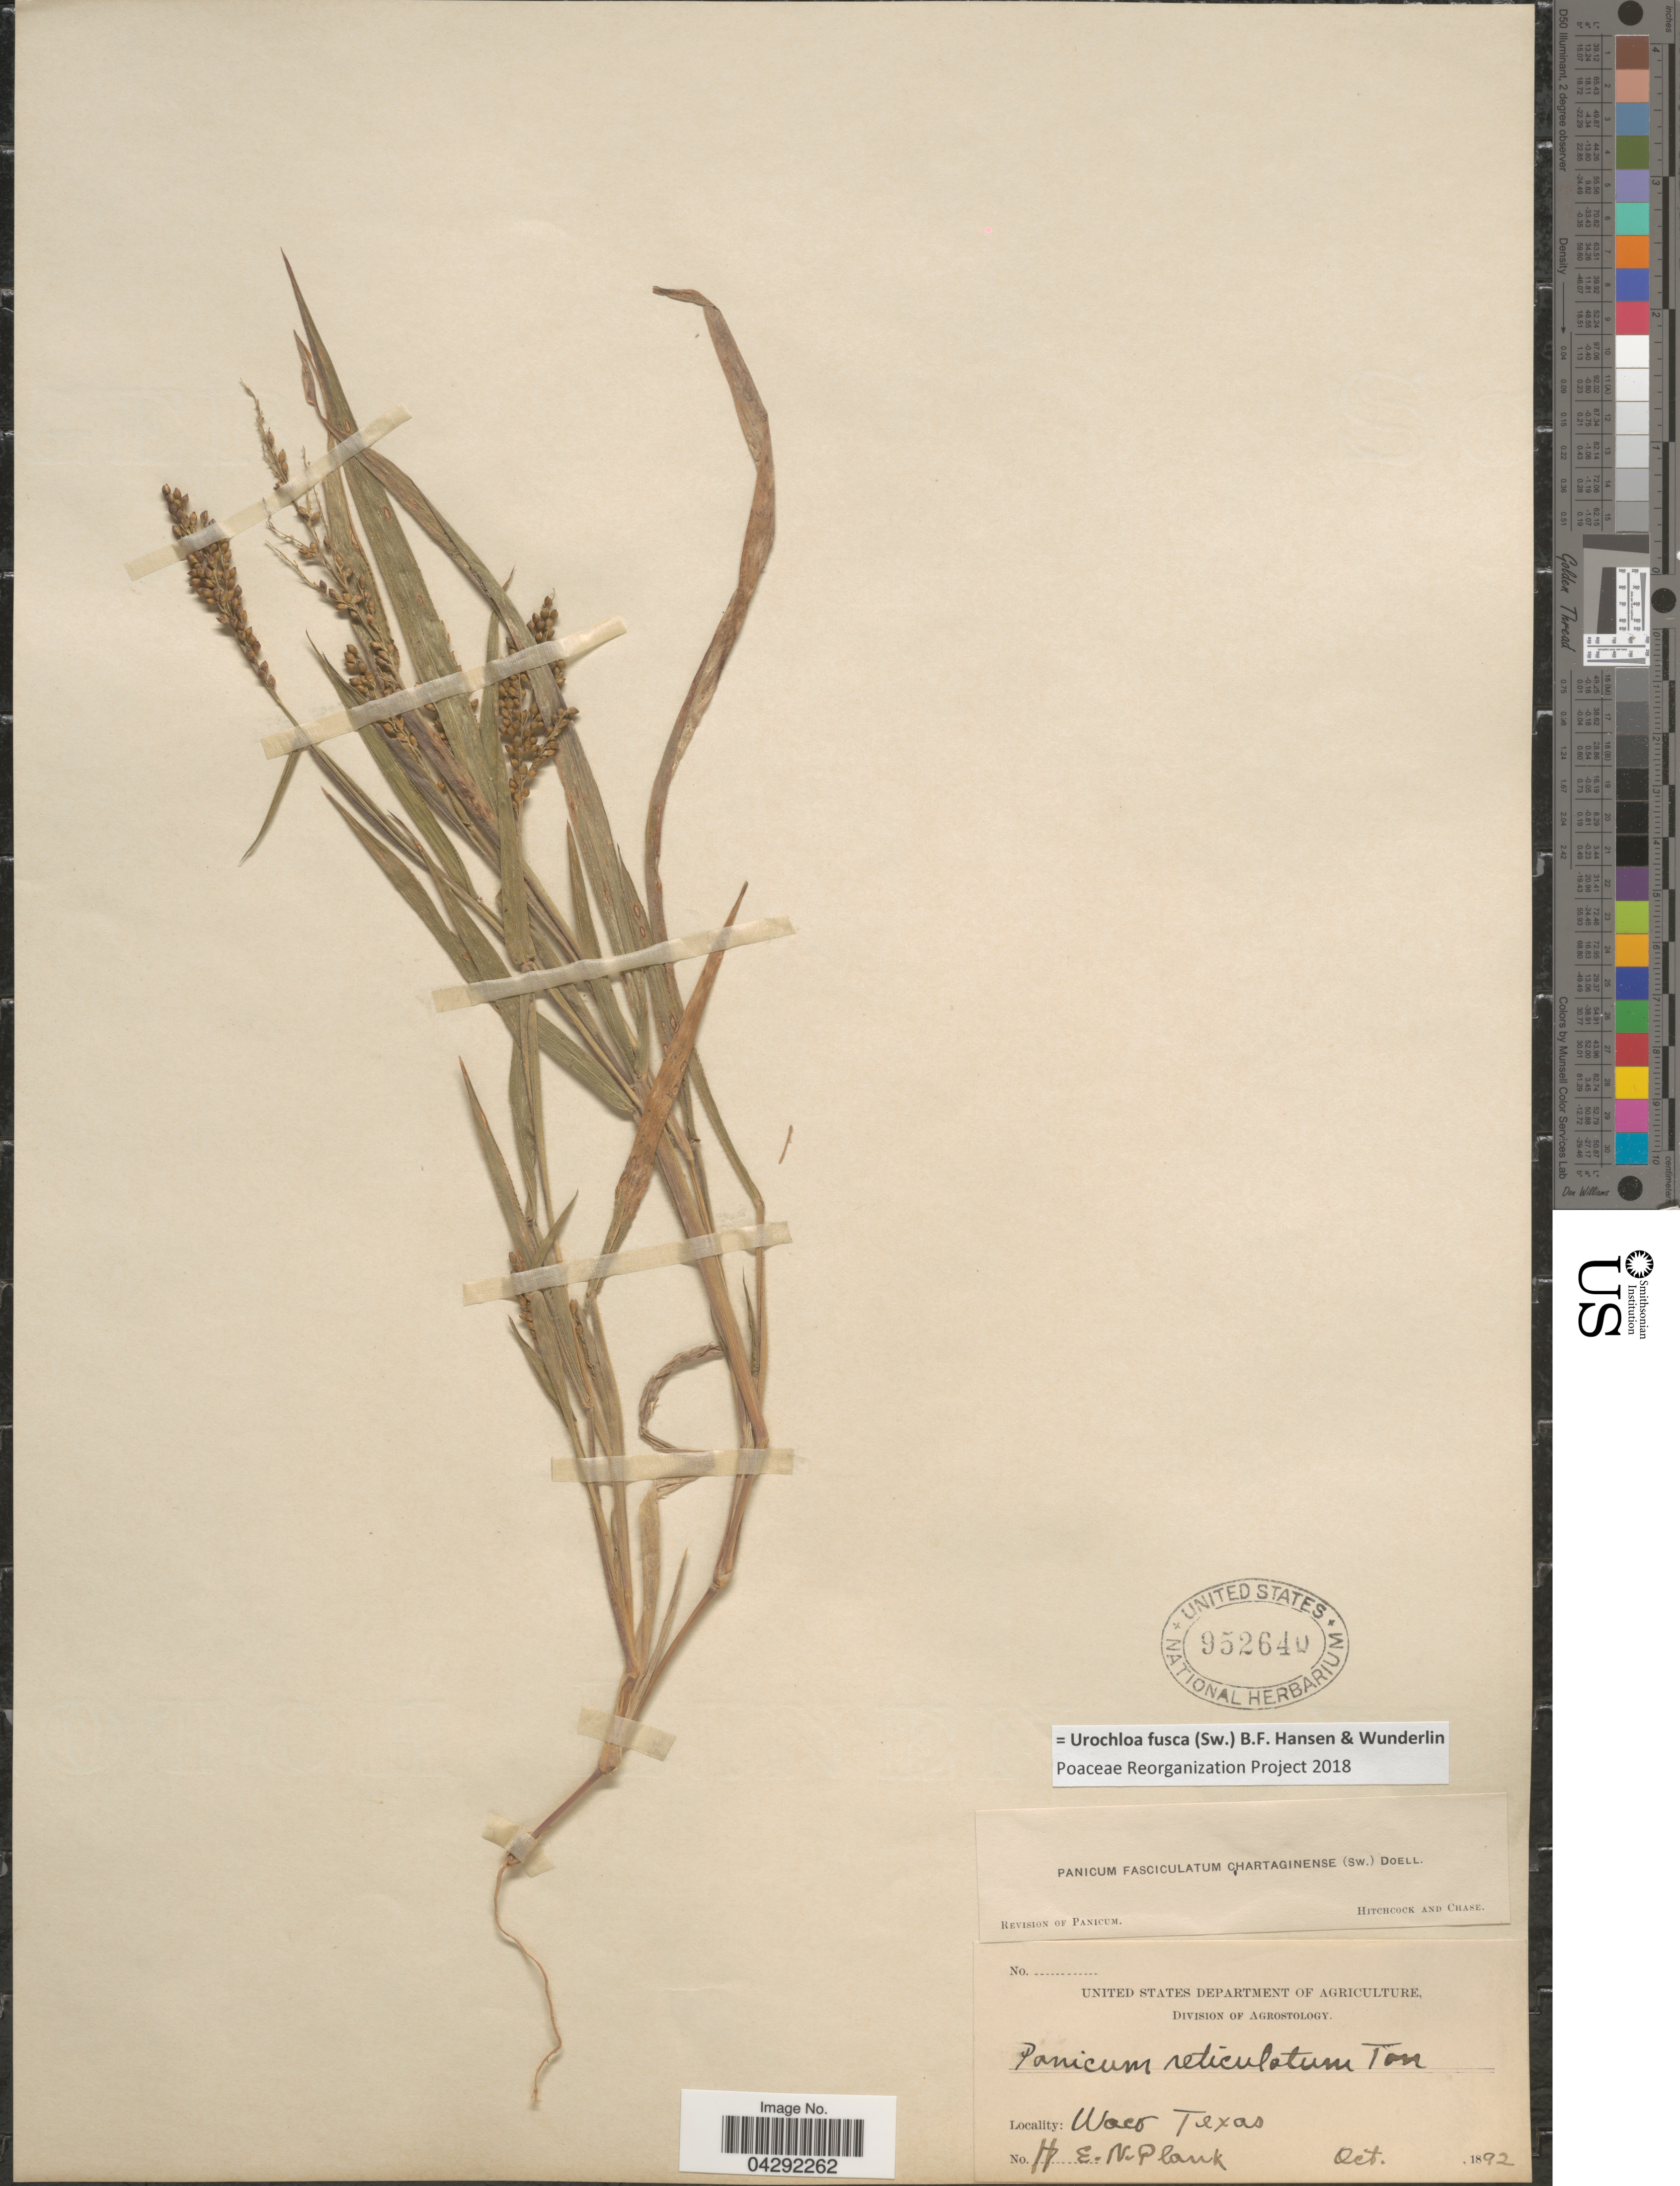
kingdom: Plantae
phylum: Tracheophyta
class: Liliopsida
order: Poales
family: Poaceae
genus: Urochloa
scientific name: Urochloa fusca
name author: (Sw.) B.F. Hansen & Wunderlin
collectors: E. Plank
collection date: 1892-10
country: United States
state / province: Texas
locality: Waco.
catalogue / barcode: US 952640